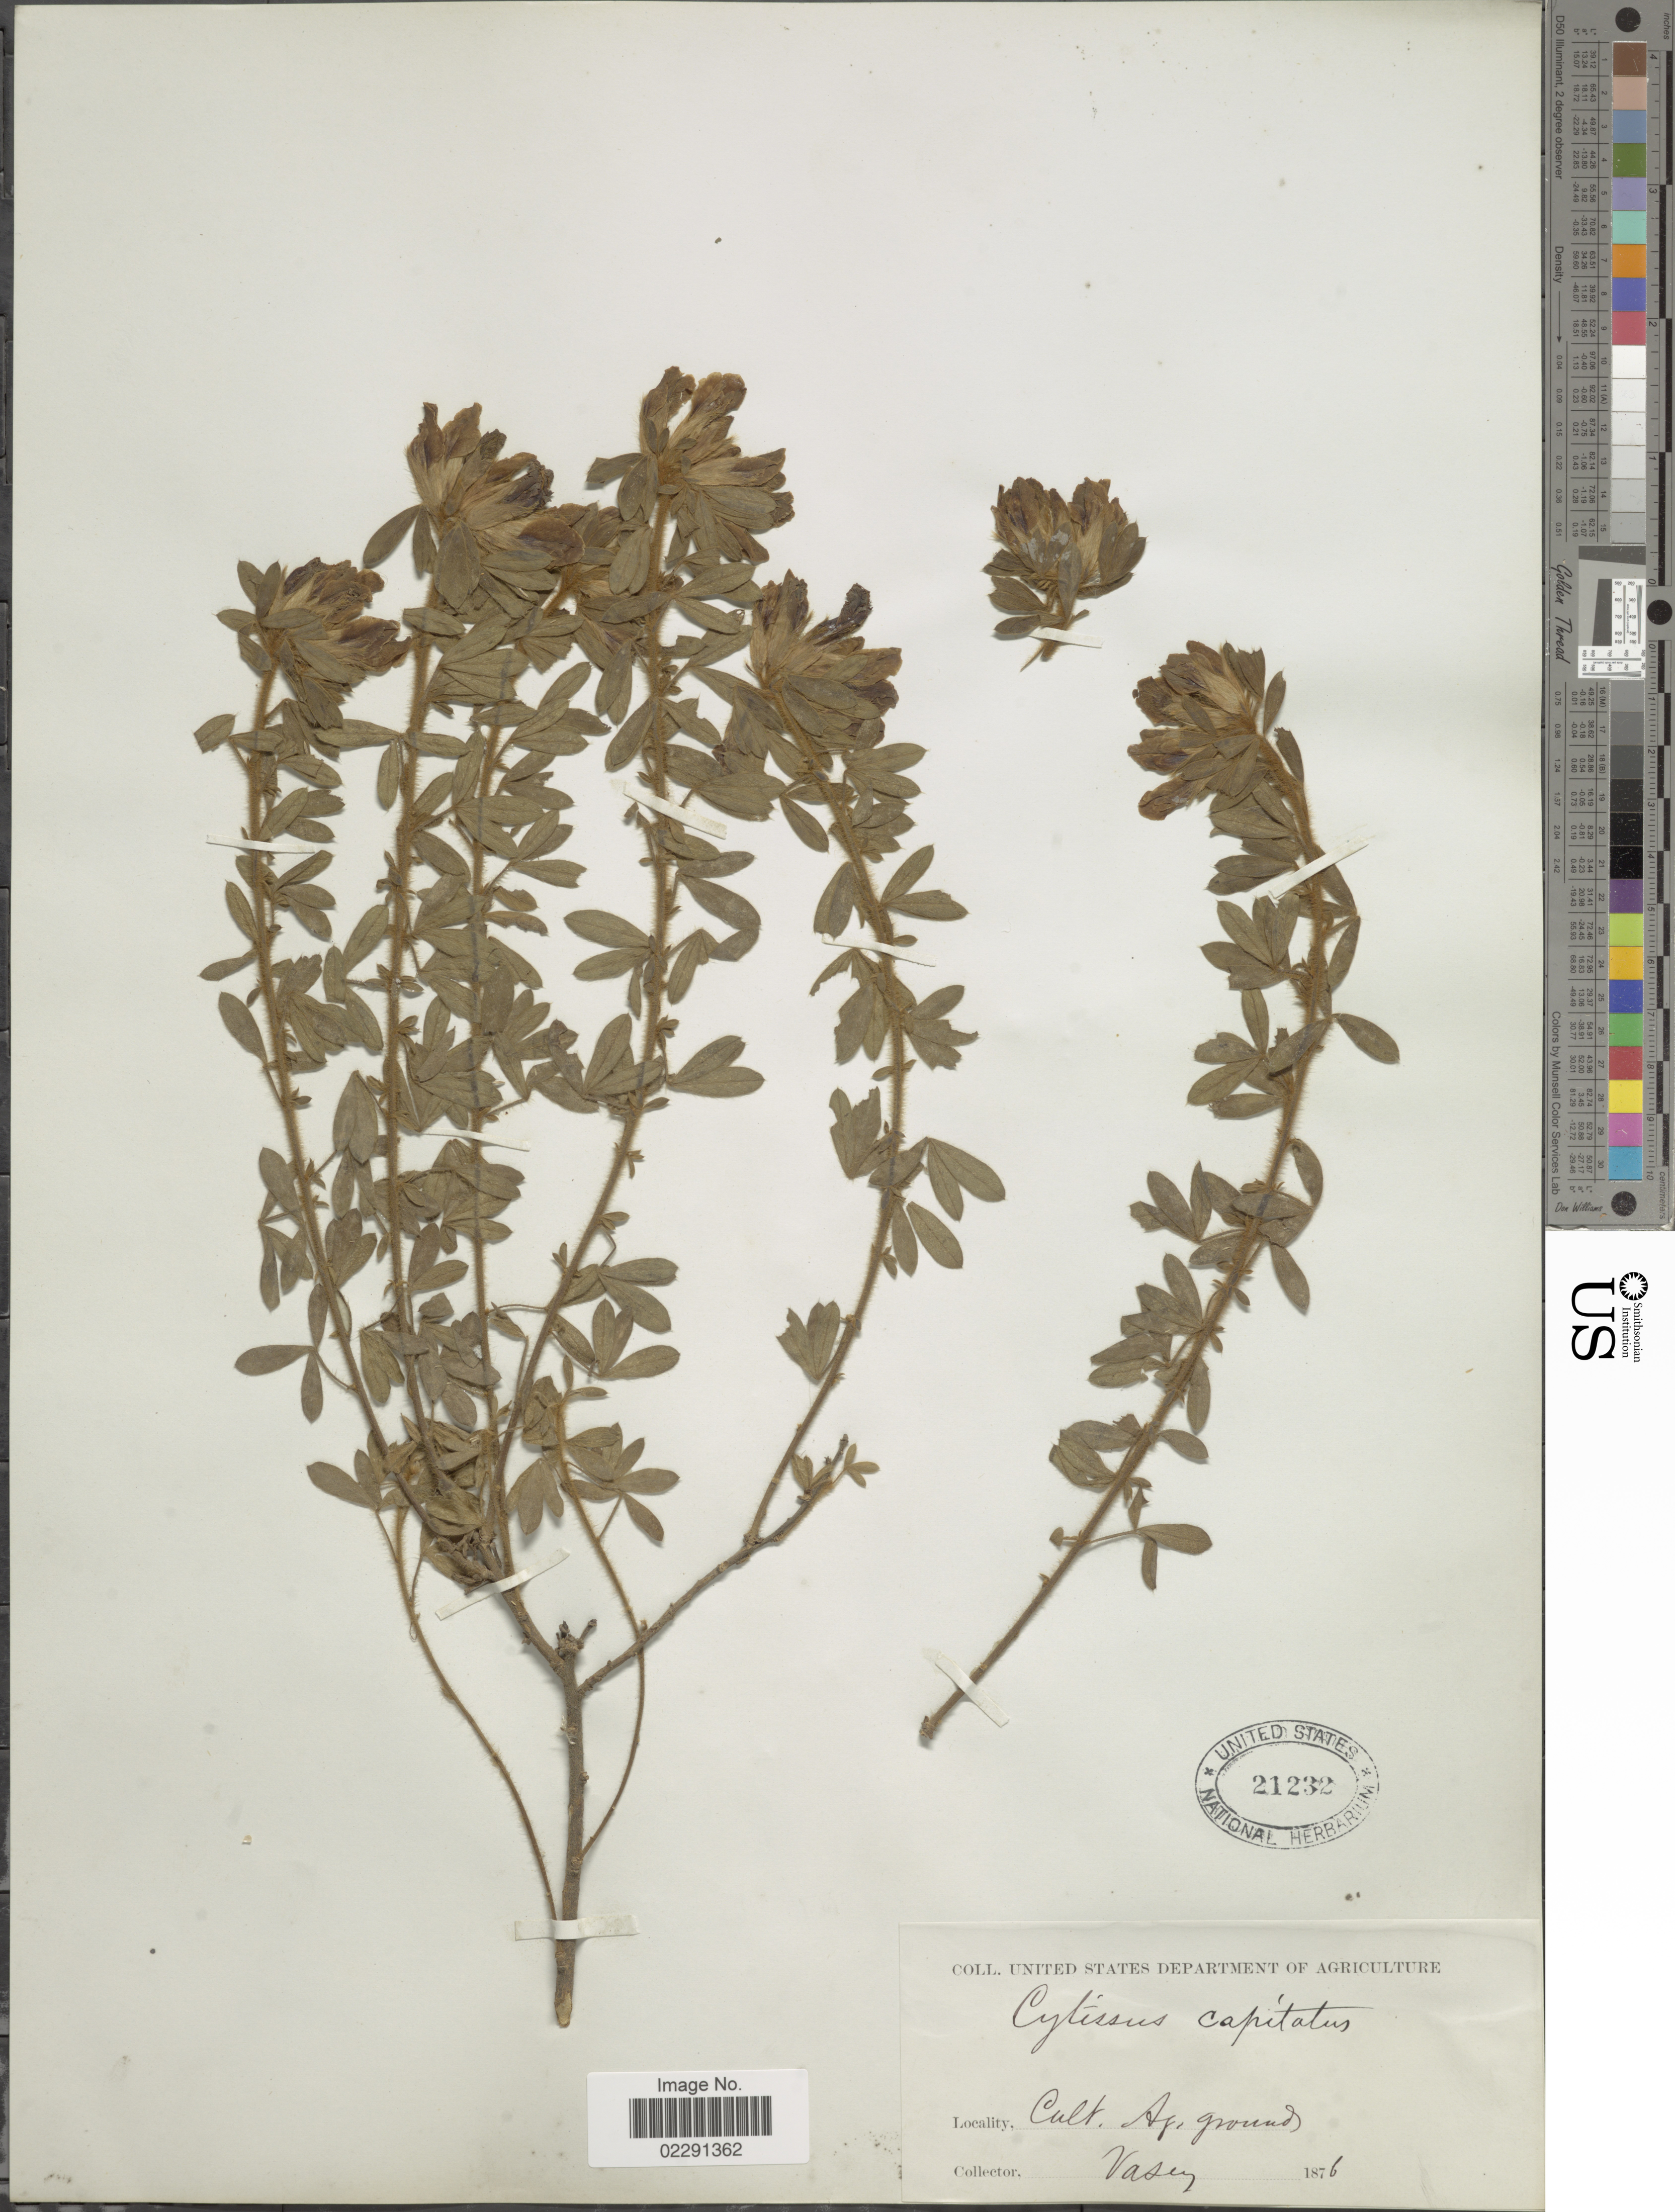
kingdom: Plantae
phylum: Tracheophyta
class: Magnoliopsida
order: Fabales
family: Fabaceae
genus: Cytisus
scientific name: Cytisus hirsutus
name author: L.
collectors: Vasey, --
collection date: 1876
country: United States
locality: Cult. Ag. grounds.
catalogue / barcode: US 21232